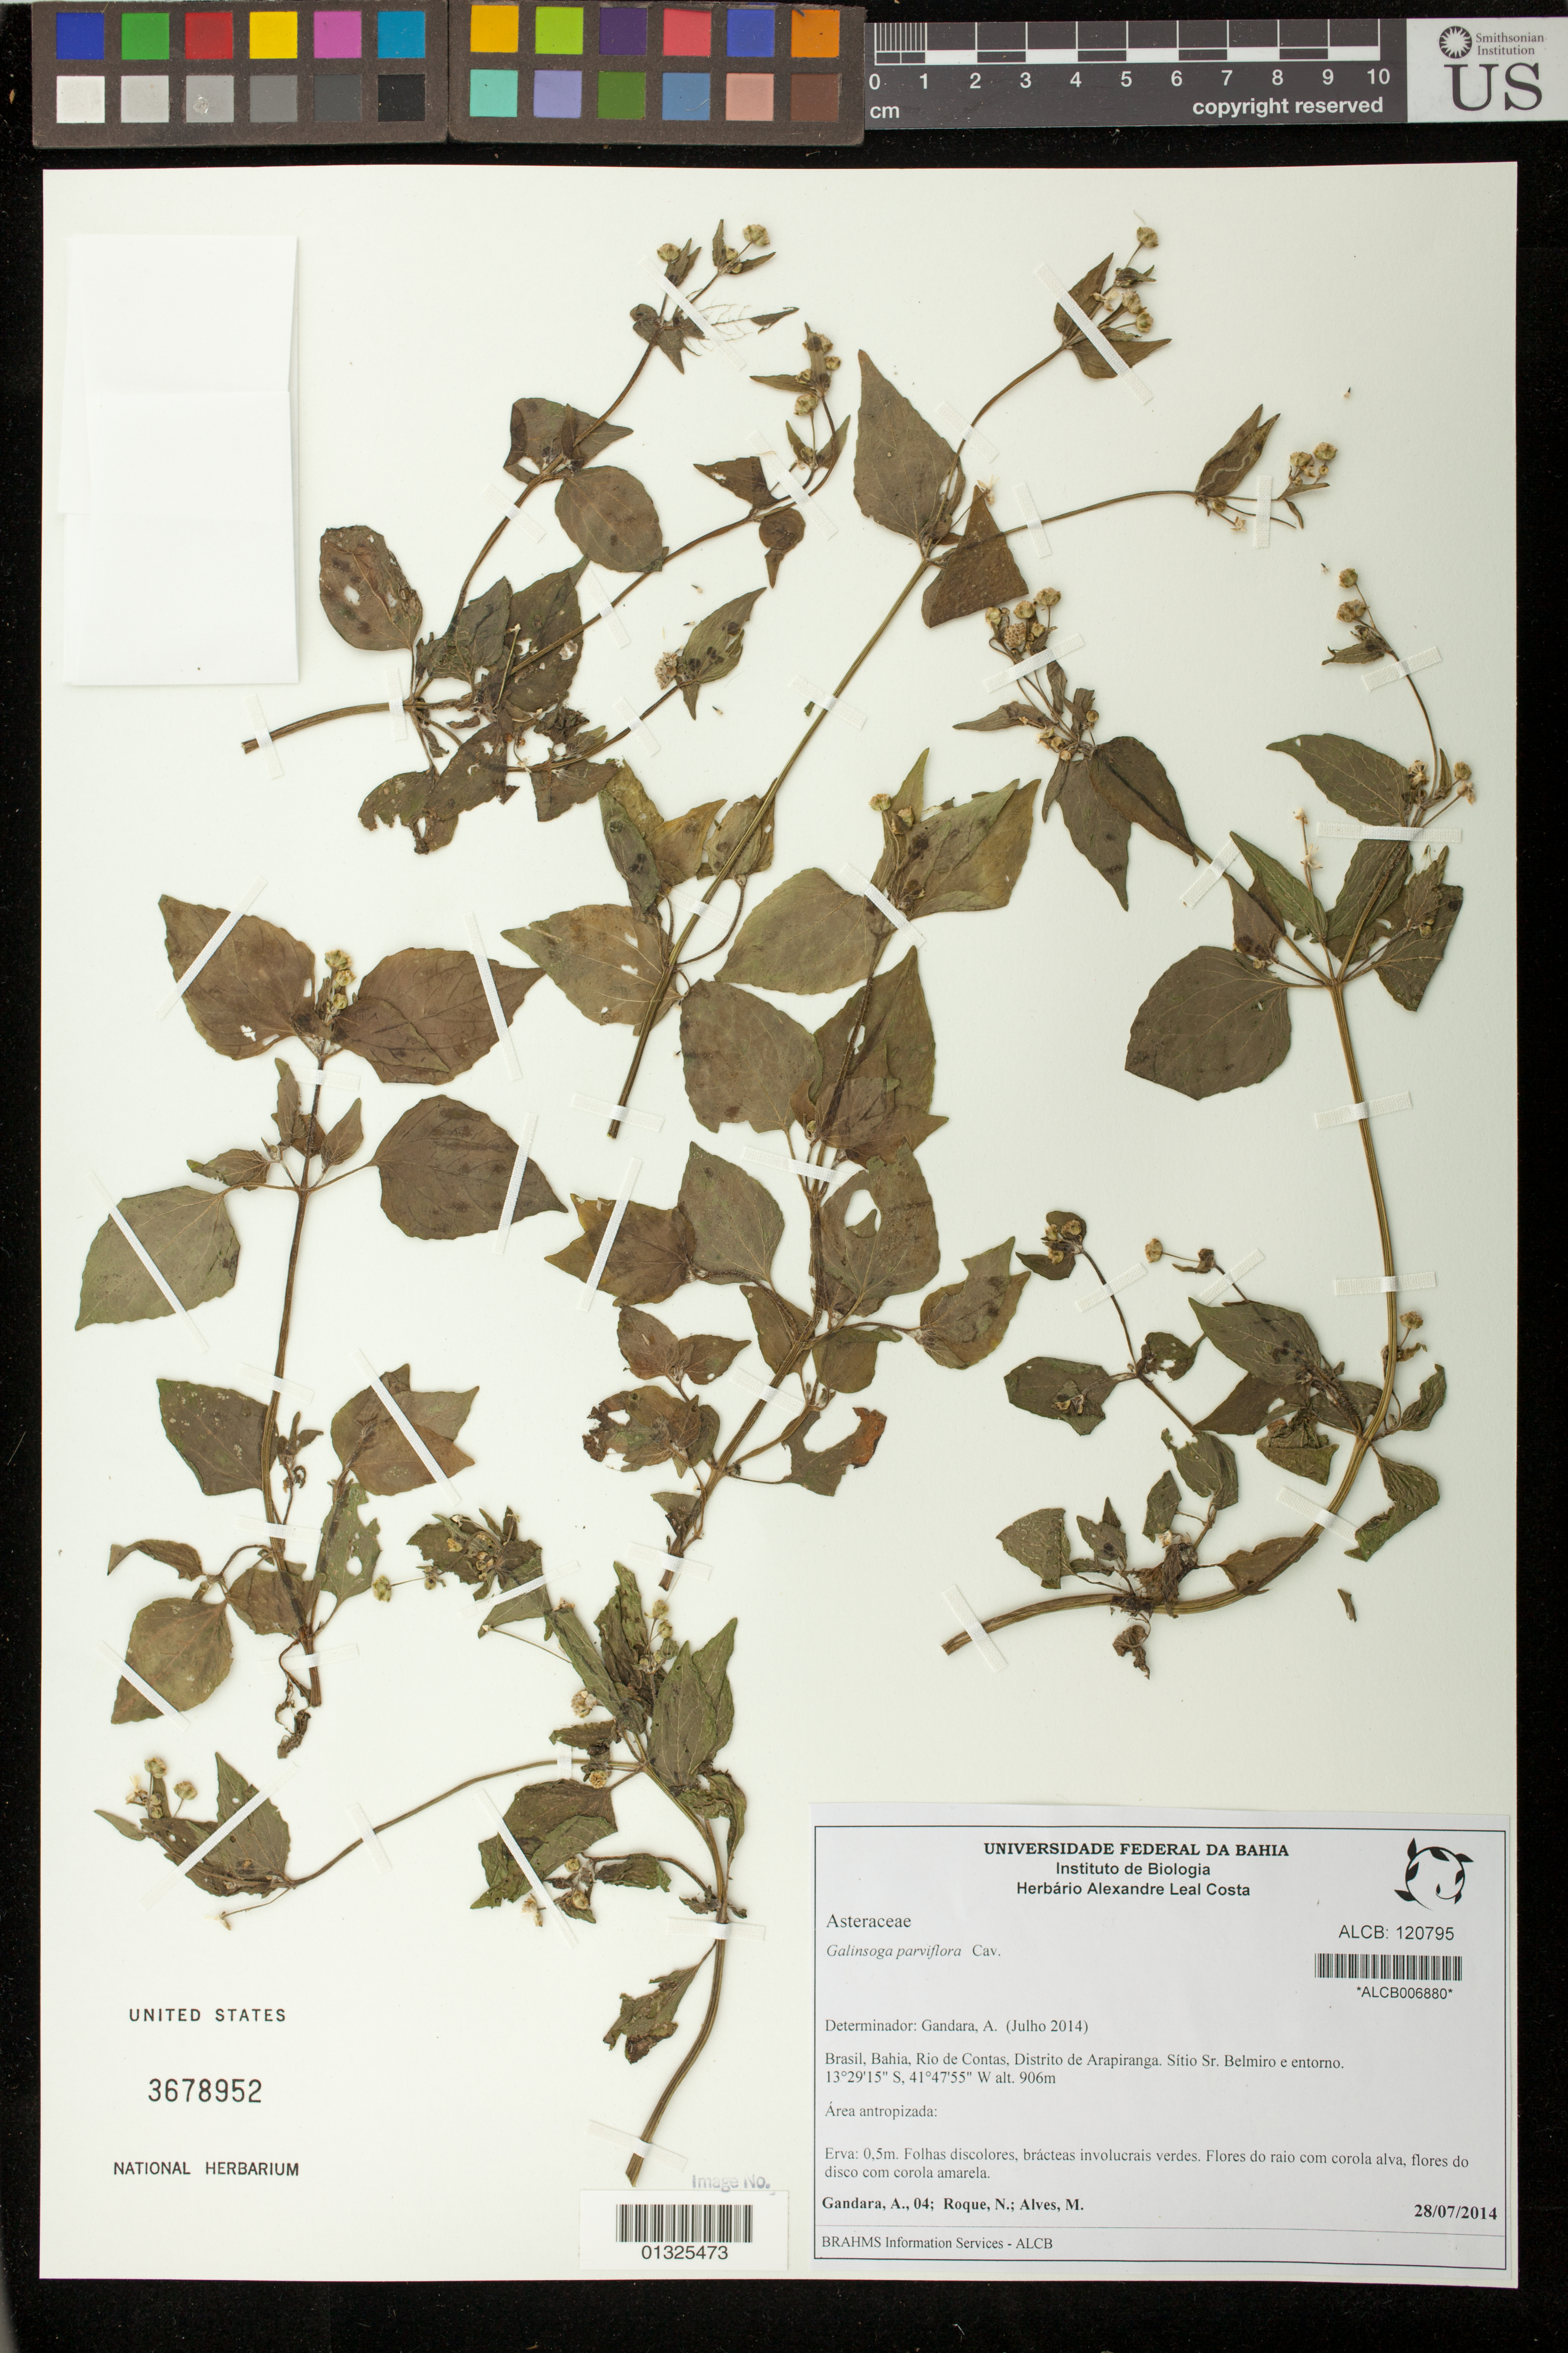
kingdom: Plantae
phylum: Tracheophyta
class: Magnoliopsida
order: Asterales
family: Asteraceae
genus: Galinsoga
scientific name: Galinsoga parviflora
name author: Cav.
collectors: A. Gándara, N. Roque & M. Alves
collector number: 4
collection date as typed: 28 July 2014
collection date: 2014-07-28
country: Brazil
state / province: Bahia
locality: Rio de Contas, Distrito de Arapiranga, Trilhas a partir do Sitio Seco, Sitio Sr. Belmiro e entorno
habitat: Area antropizado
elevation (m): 906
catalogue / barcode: US 3678952